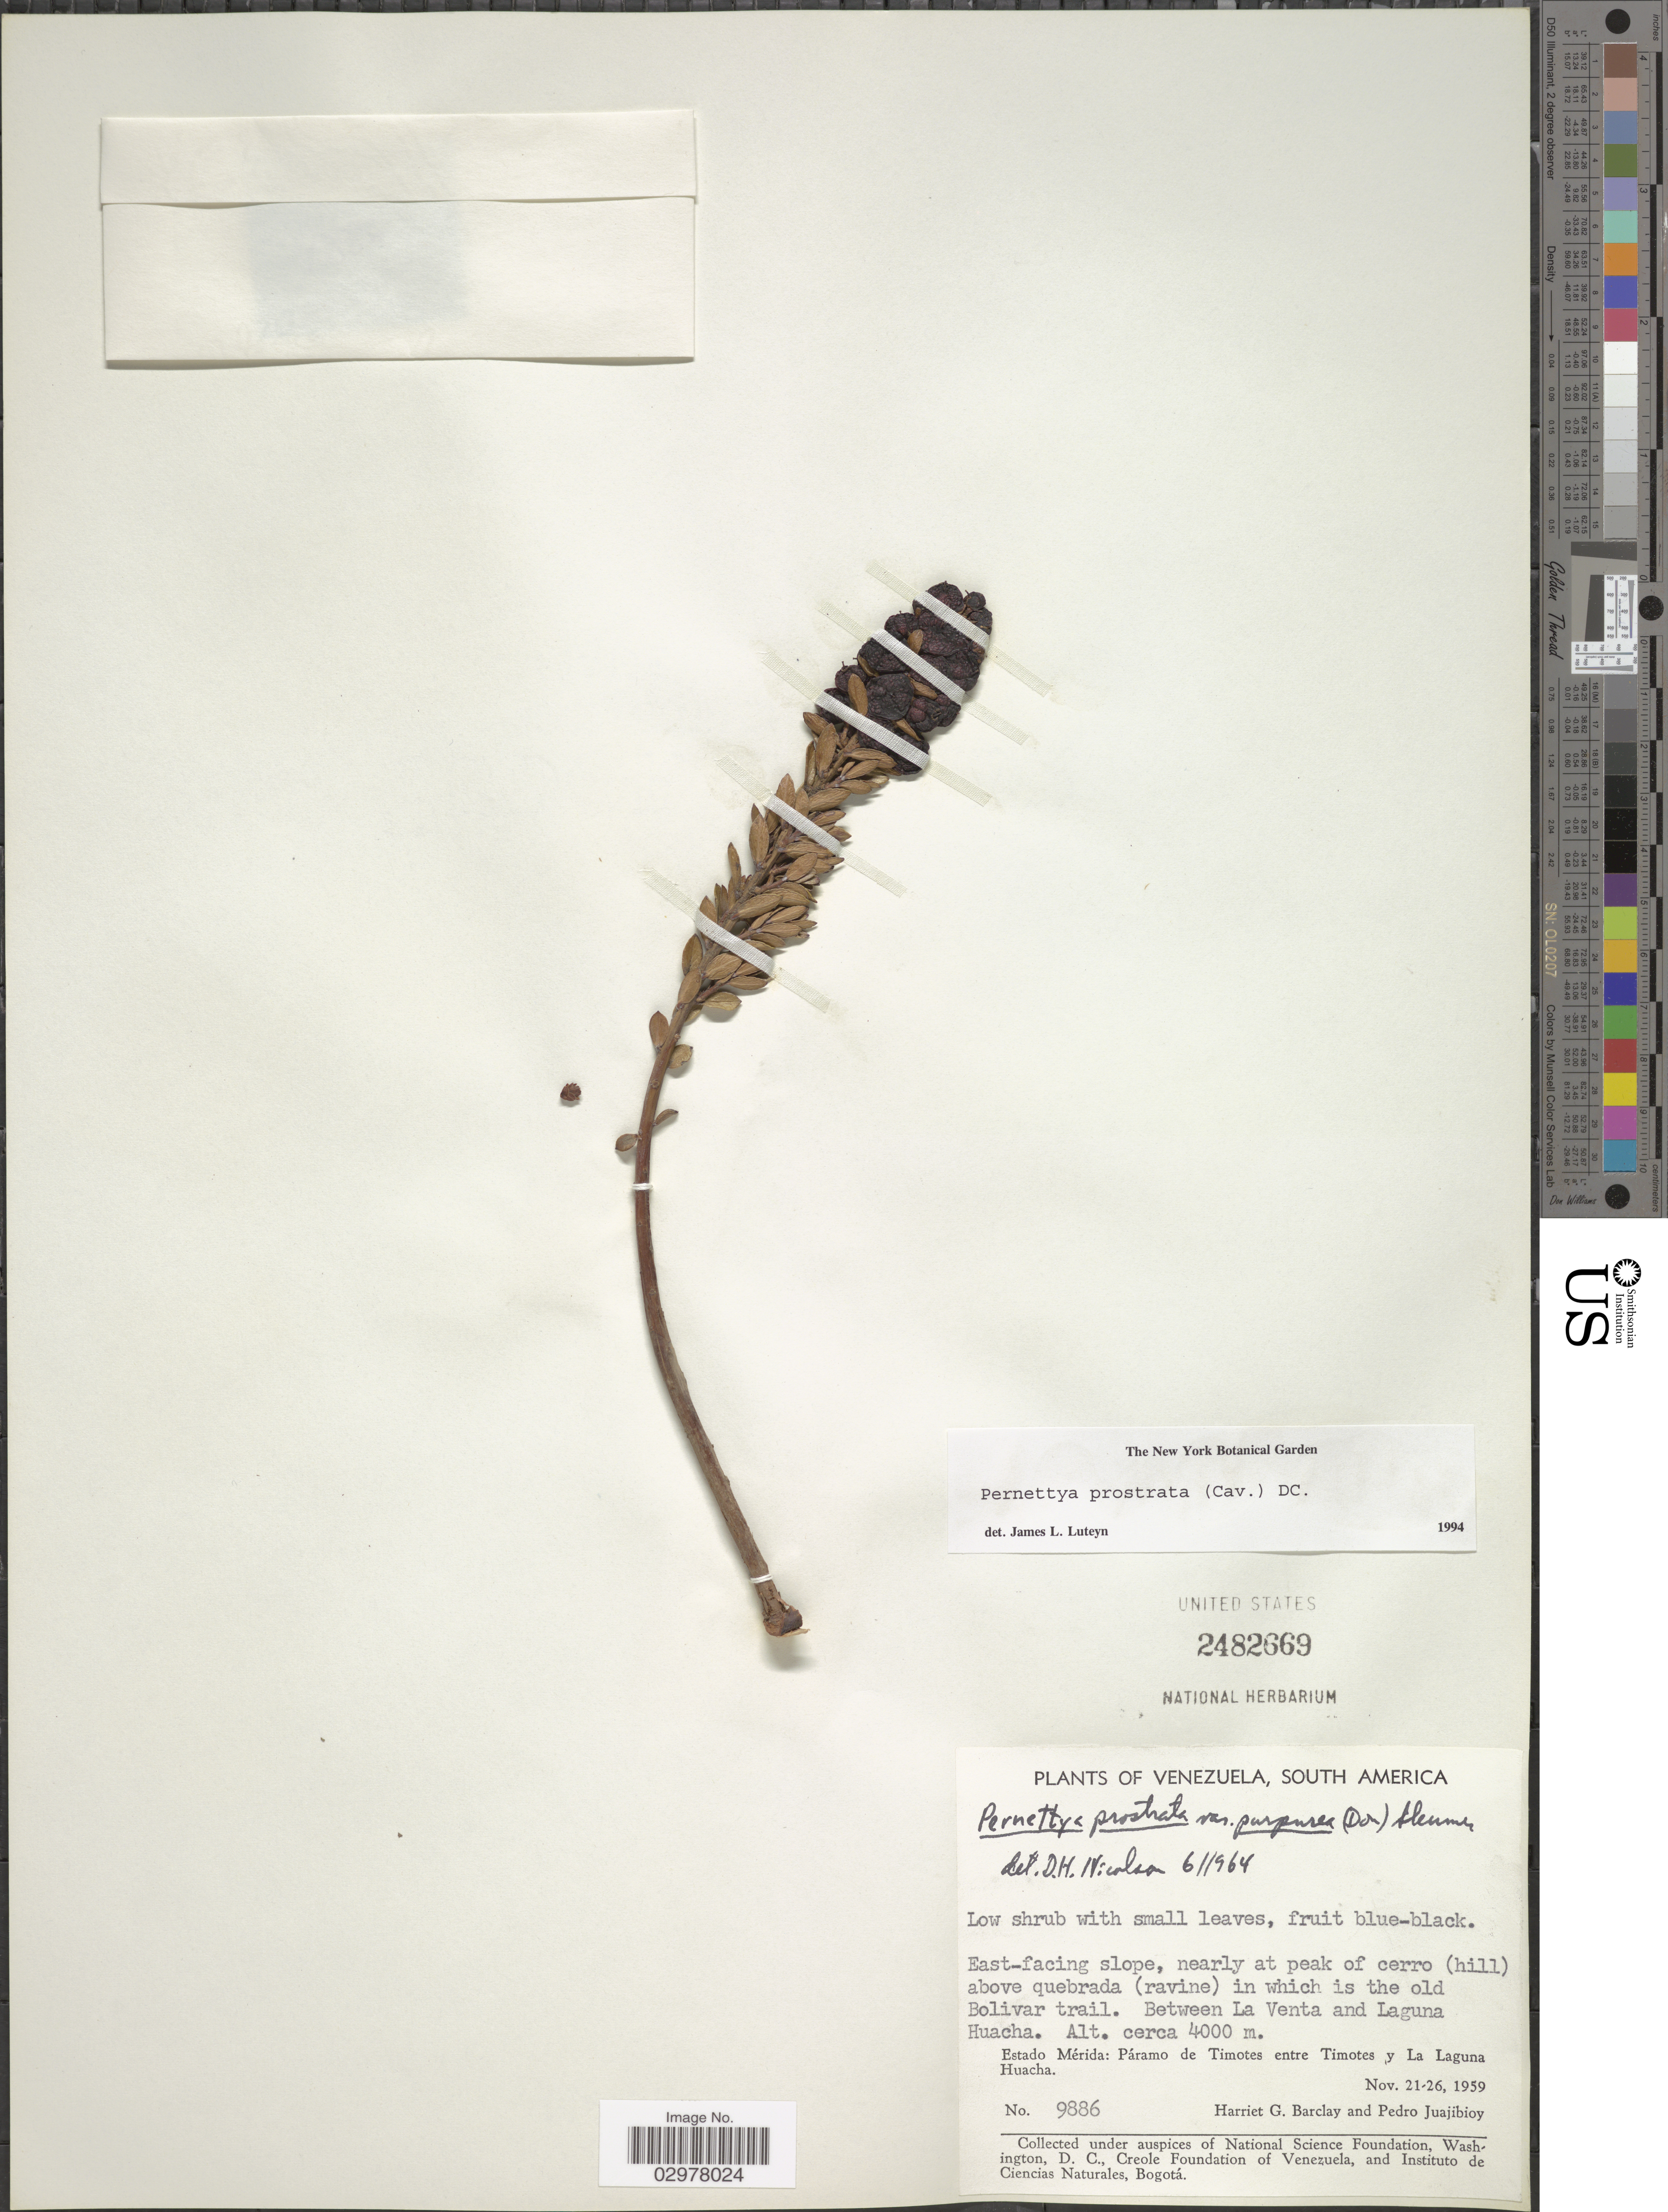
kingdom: Plantae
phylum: Tracheophyta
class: Magnoliopsida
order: Ericales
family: Ericaceae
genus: Pernettya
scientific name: Pernettya prostrata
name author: (Cav.) DC.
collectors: H. G. Barclay & P. Juajibioy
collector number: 9886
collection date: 1959-11-21/1959-11-26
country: Venezuela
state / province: Mérida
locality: East-facing slope, nearly at peak of cerro (hill) above quebrada (ravine) in which is the old Bolivar trail. Between La Venta and Laguna Huacha. Páramo de Timotes entre Timotes y La Laguna Huacha.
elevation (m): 4000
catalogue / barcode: US 2482669